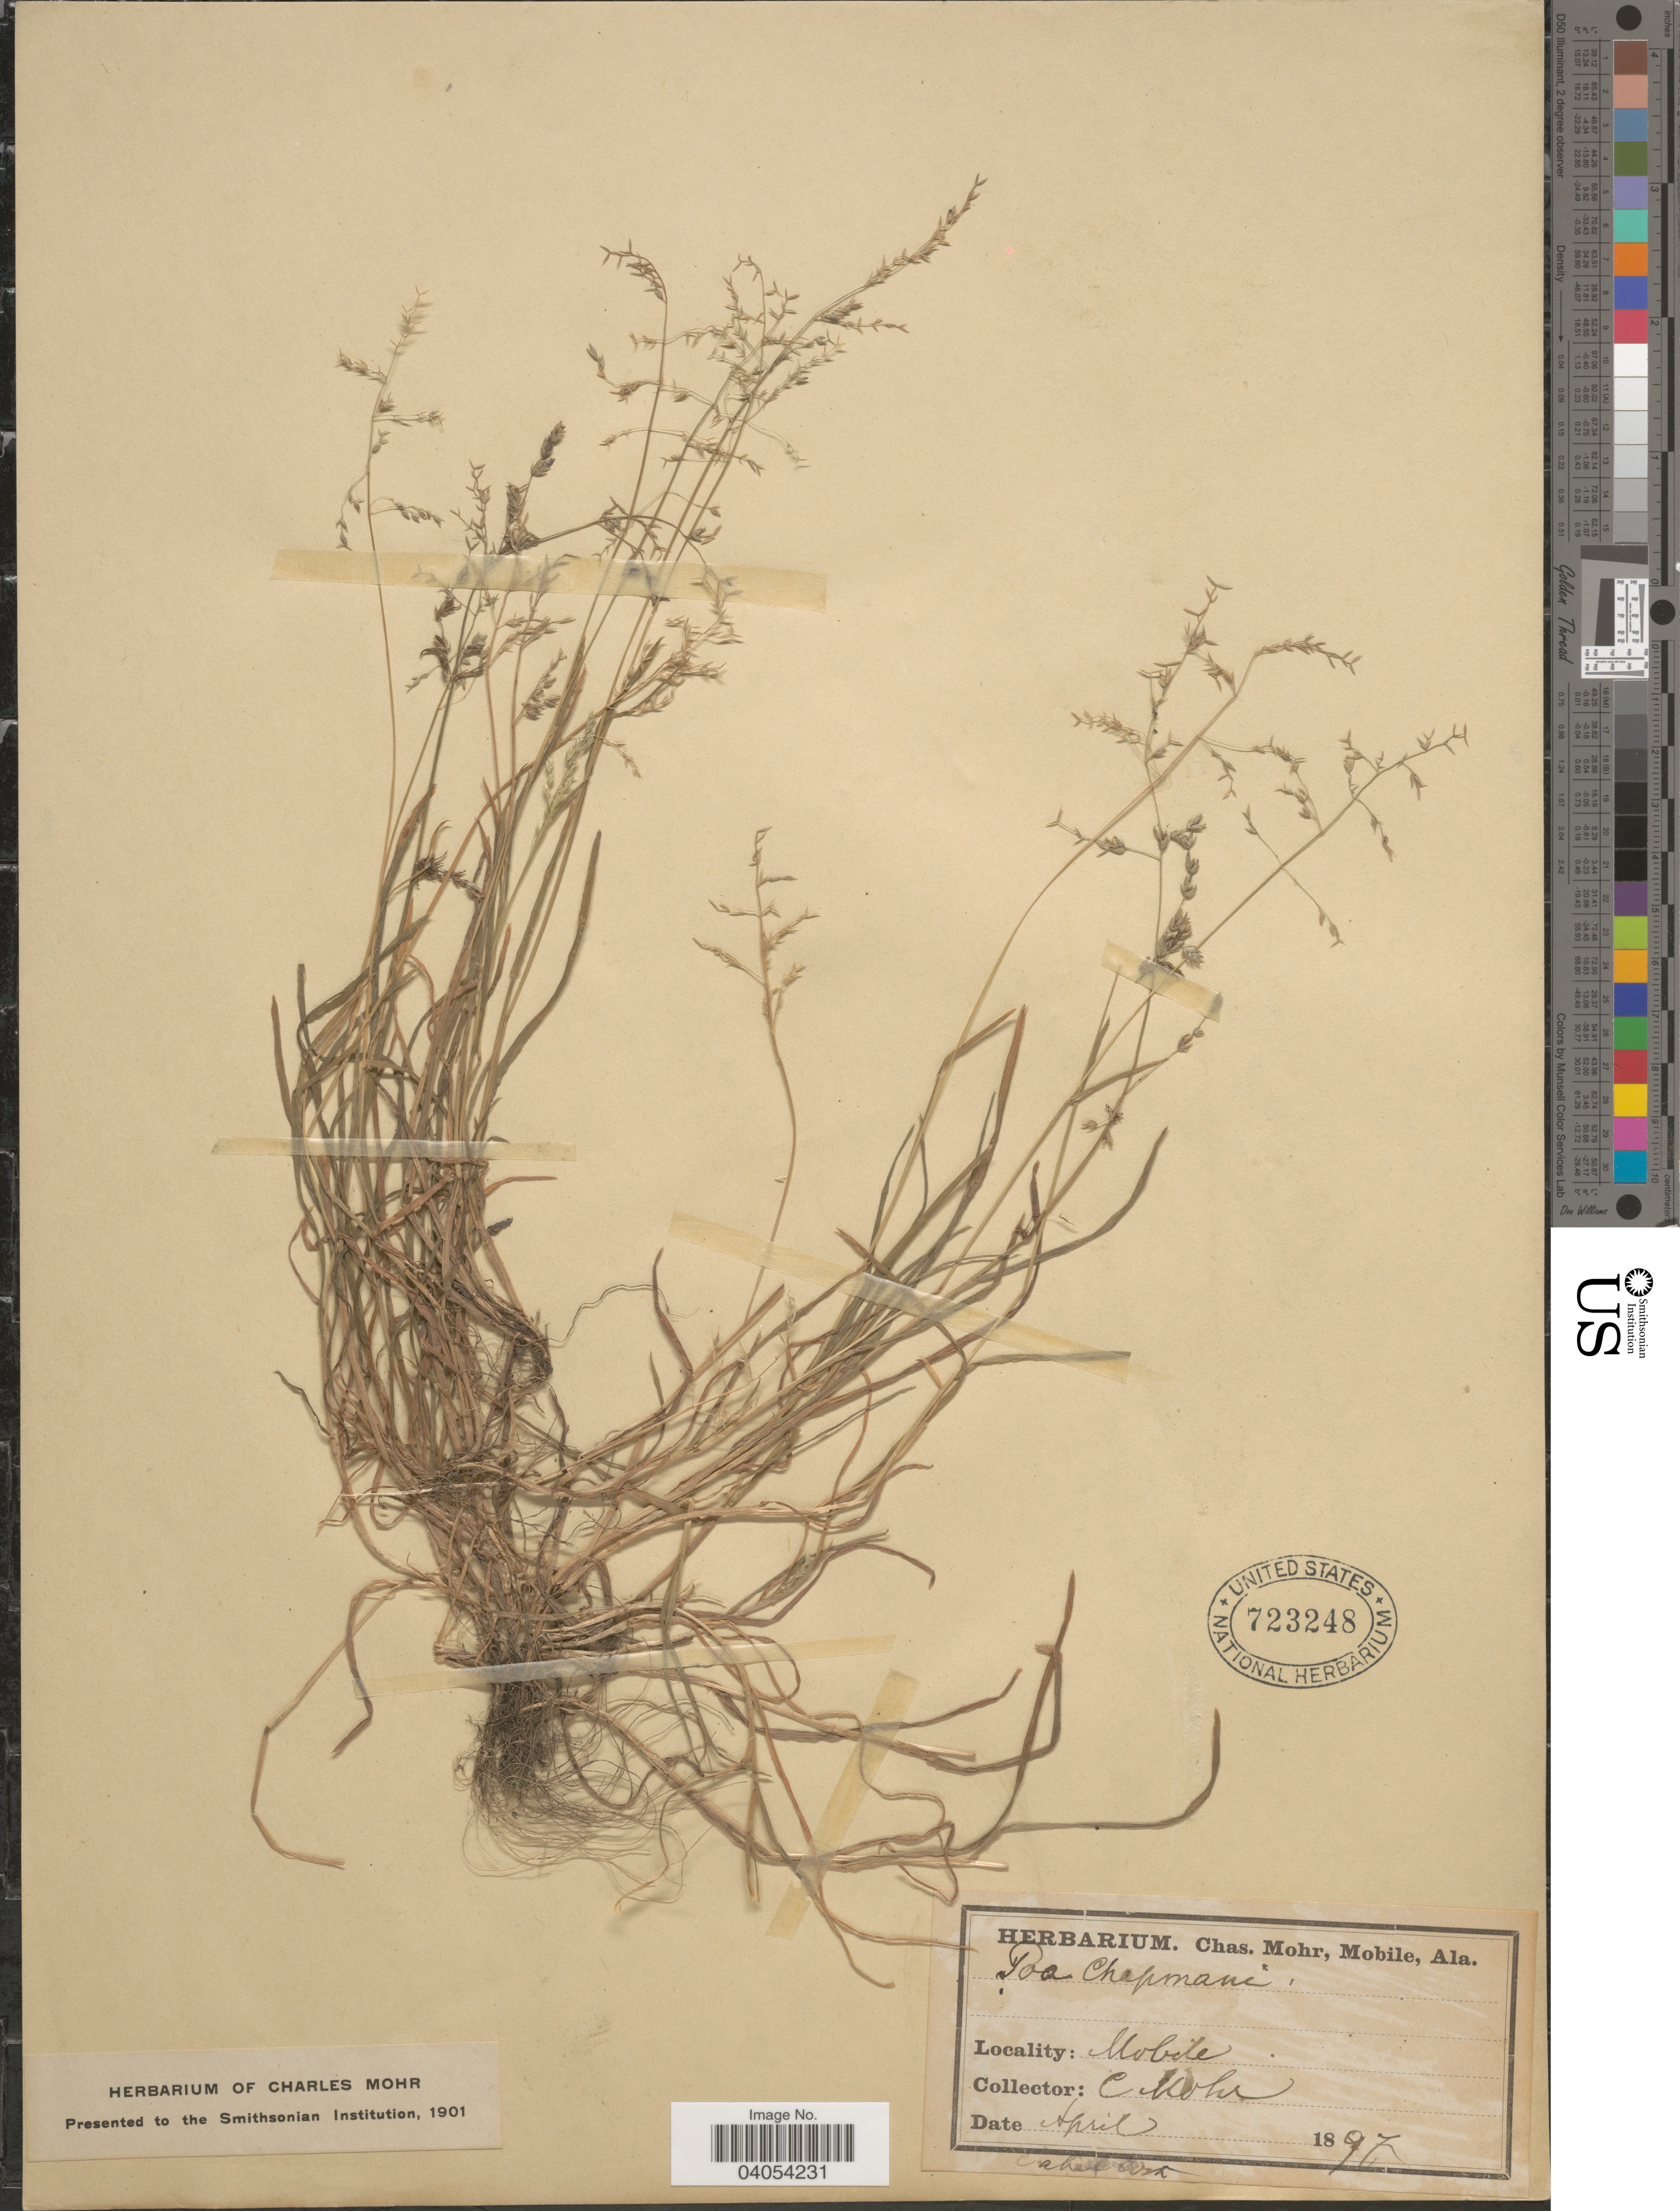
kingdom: Plantae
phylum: Tracheophyta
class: Liliopsida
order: Poales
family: Poaceae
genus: Poa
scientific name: Poa annua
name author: L.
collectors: Mohr, C. T. (herbarium)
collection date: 1897-04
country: United States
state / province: Alabama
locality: Mobile.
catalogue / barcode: US 723248